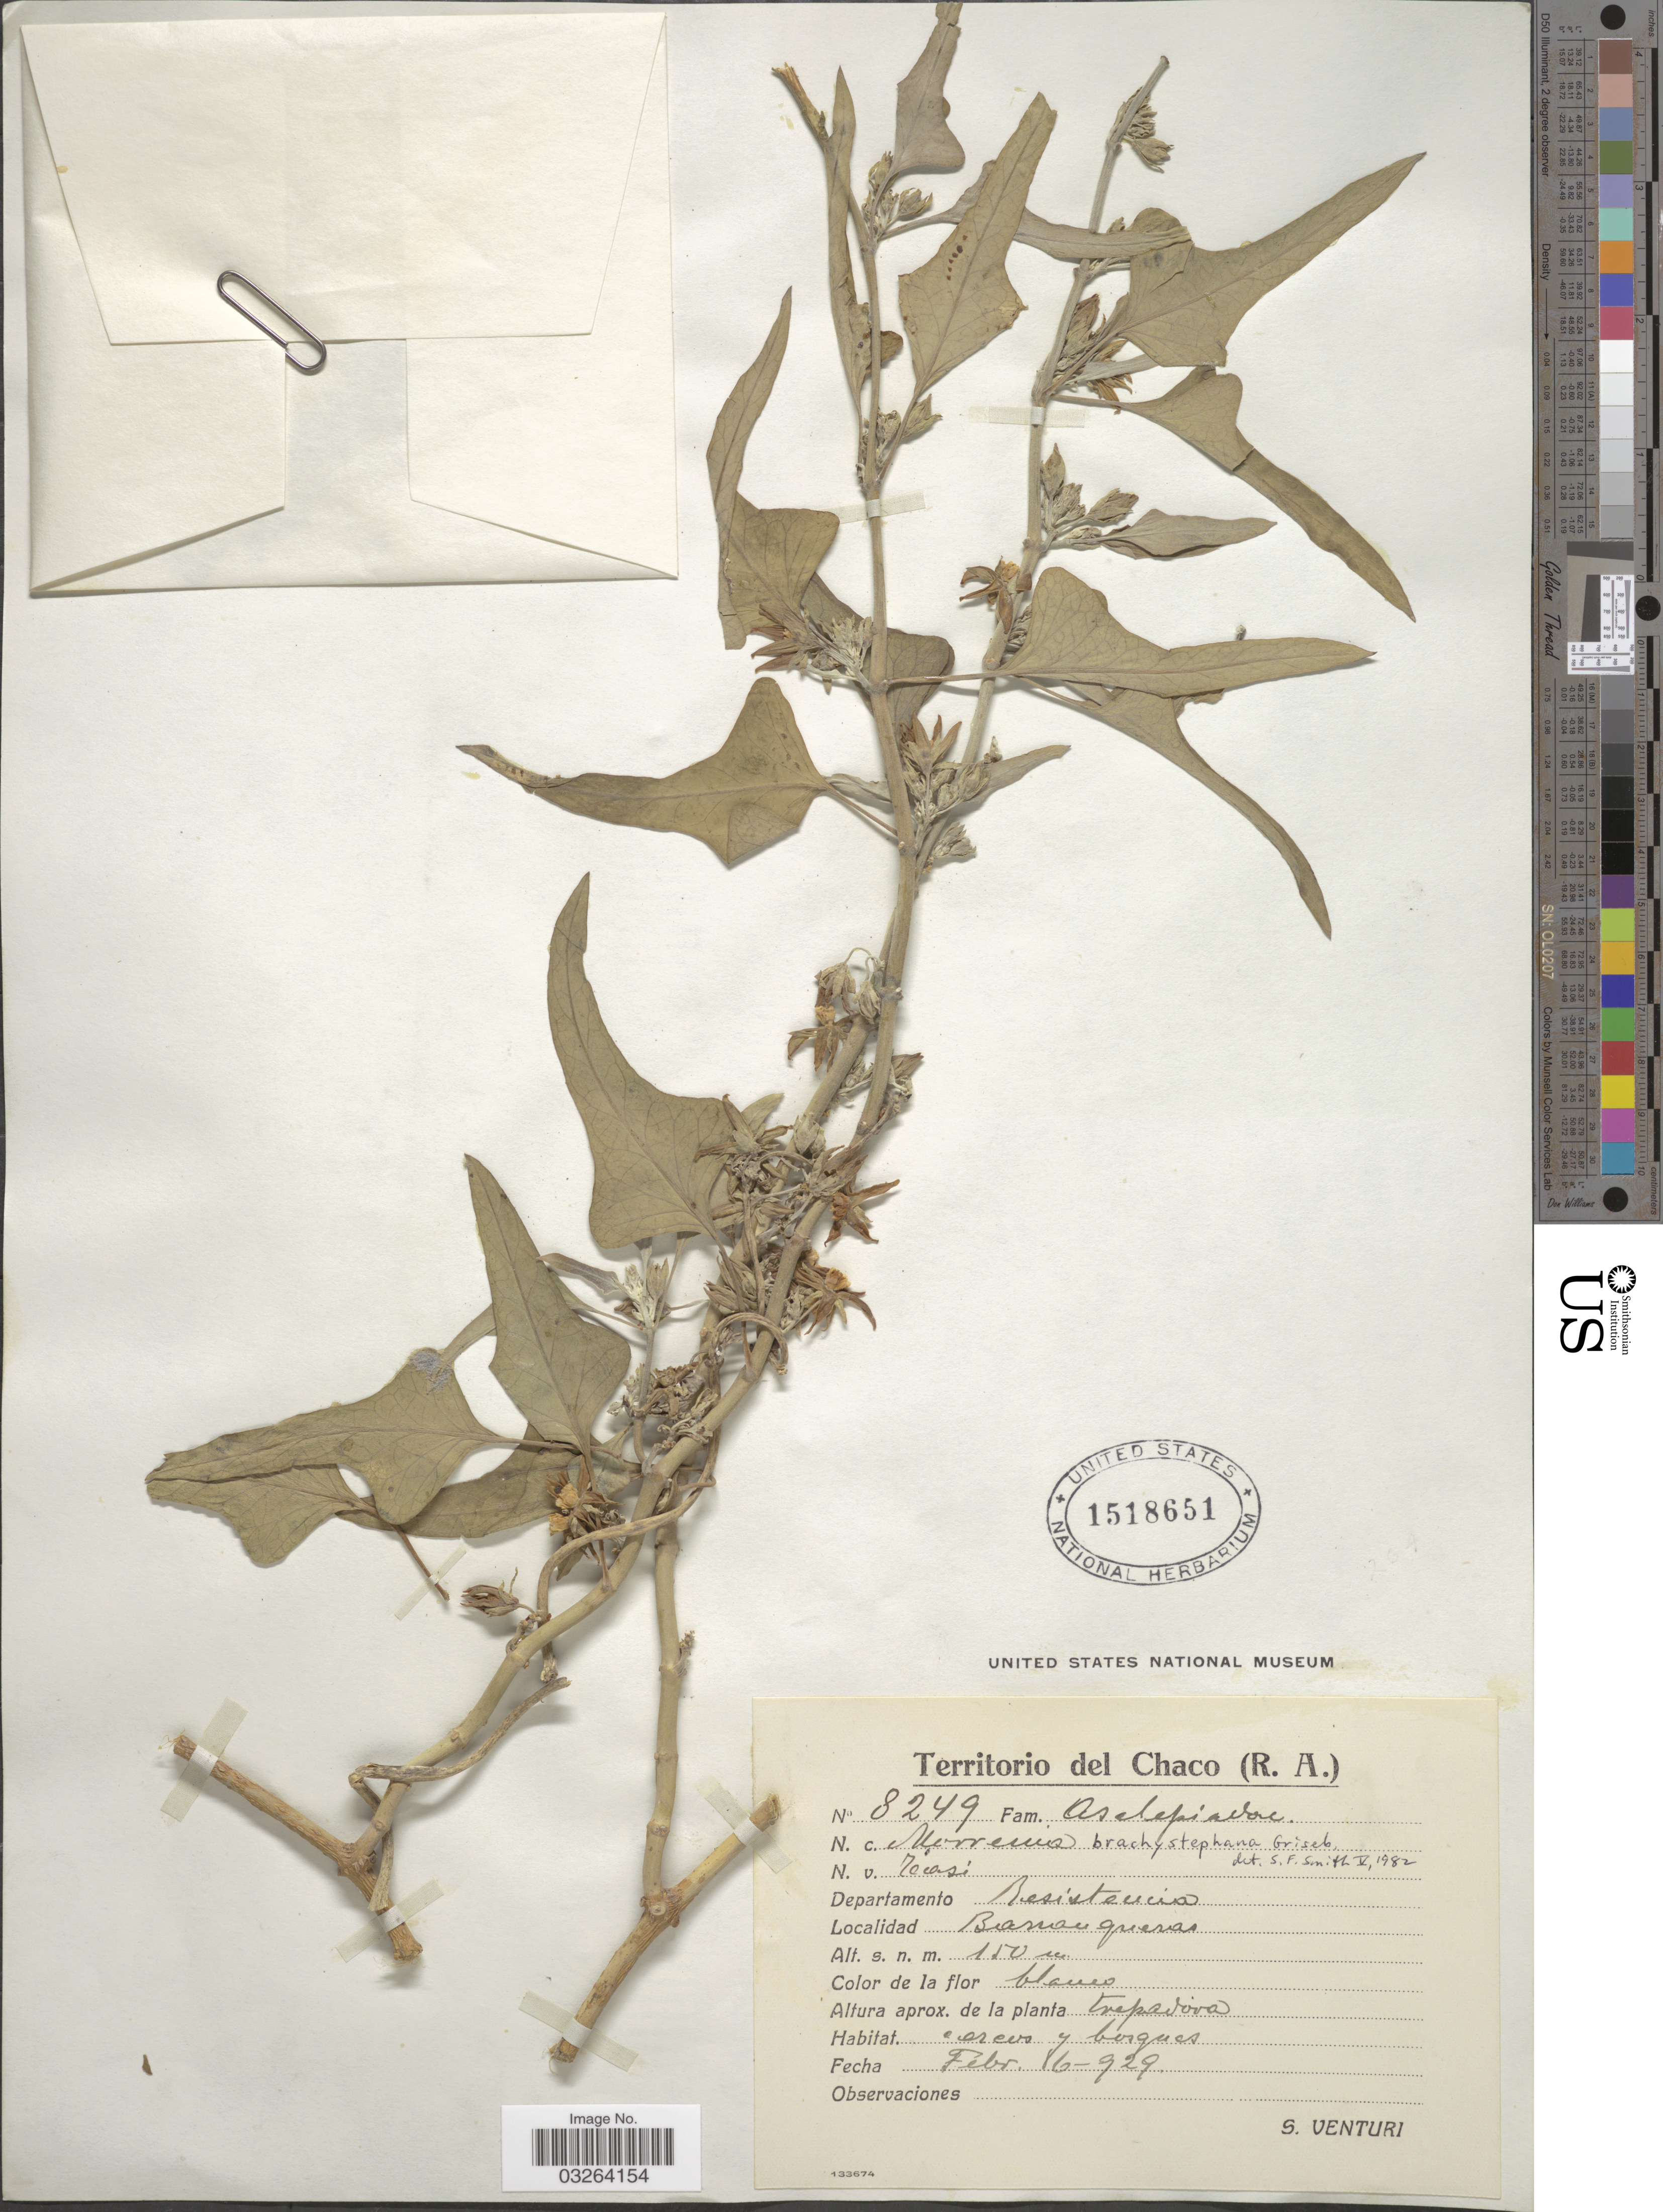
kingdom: Plantae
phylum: Tracheophyta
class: Magnoliopsida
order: Gentianales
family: Apocynaceae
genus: Morrenia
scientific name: Morrenia brachystephana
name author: Griseb.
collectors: S. Venturi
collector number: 8249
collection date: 1929-02-16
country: Argentina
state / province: Chaco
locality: Territorio del Chaco (R. A.). Departamento Resistencia. Barranqueras.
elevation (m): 150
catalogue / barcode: US 1518651